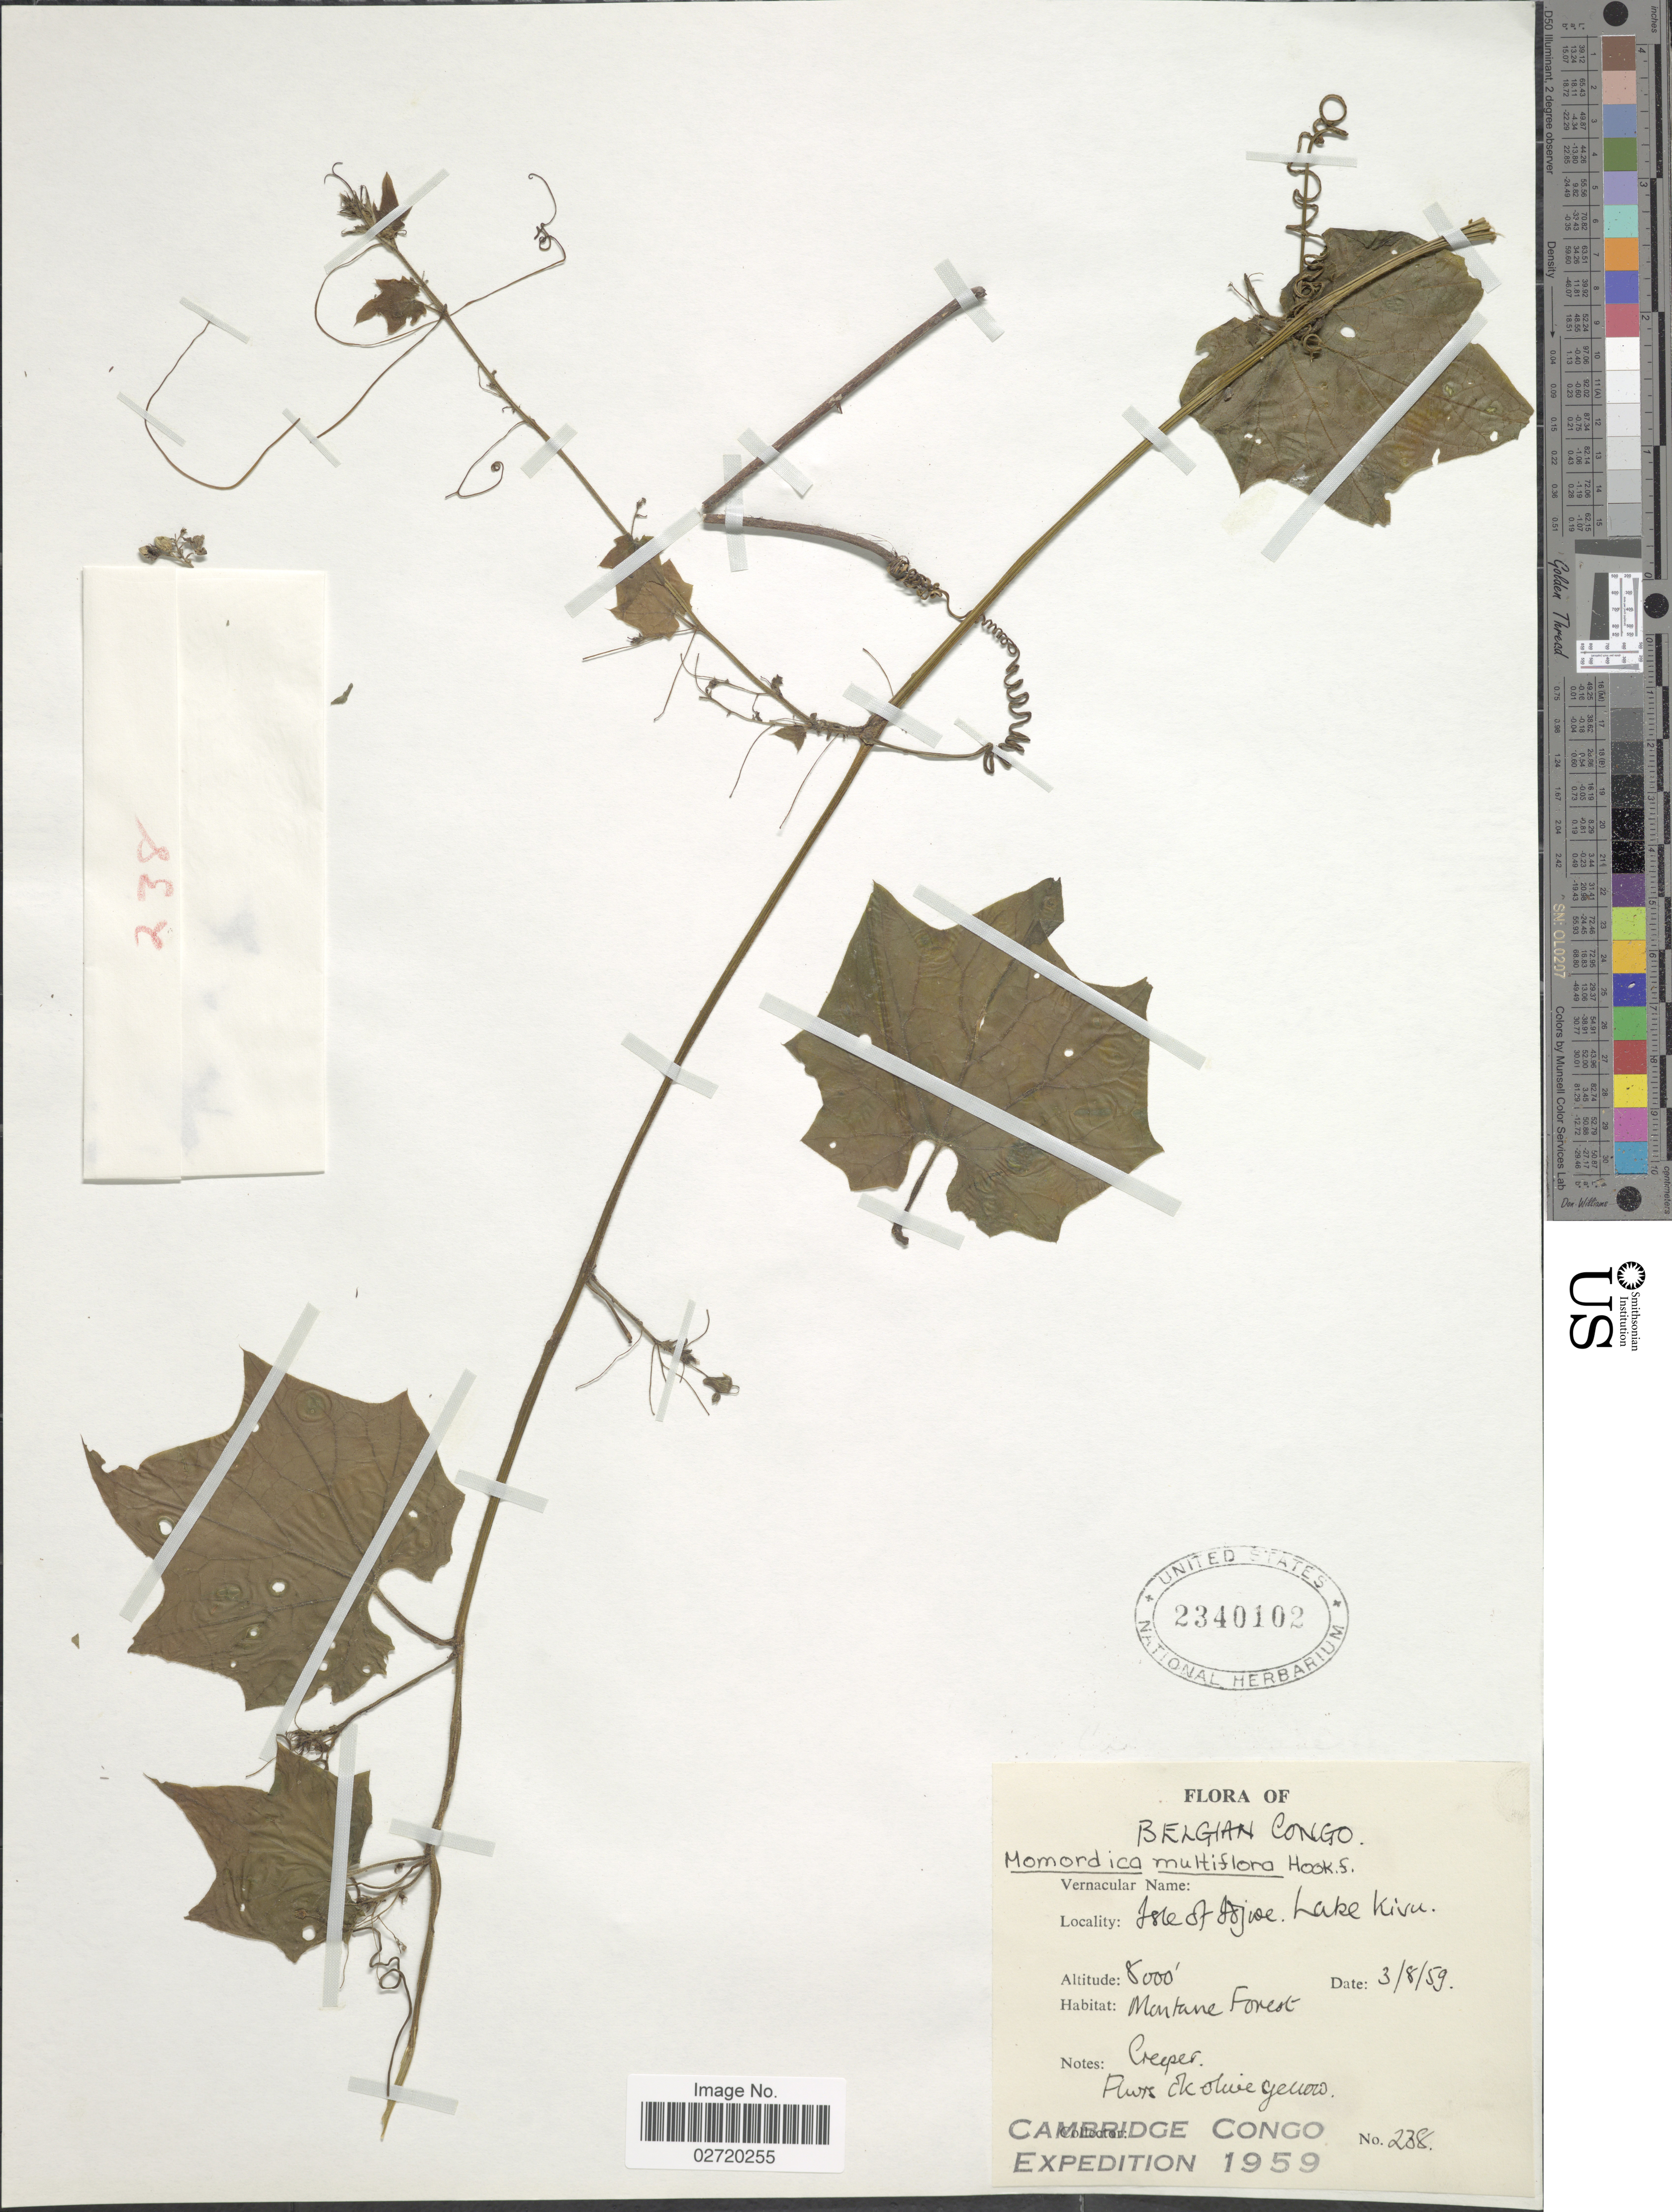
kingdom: Plantae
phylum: Tracheophyta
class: Magnoliopsida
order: Cucurbitales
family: Cucurbitaceae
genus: Momordica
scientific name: Momordica multiflora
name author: Hook. f.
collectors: Cambridge Congo Expedition 1959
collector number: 238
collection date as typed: Transcribed d/m/y: 3/8/59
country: Congo, Democratic Republic of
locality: Belgian Congo, Isle of Sojoe, Lake Kivu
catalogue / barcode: US 2340102